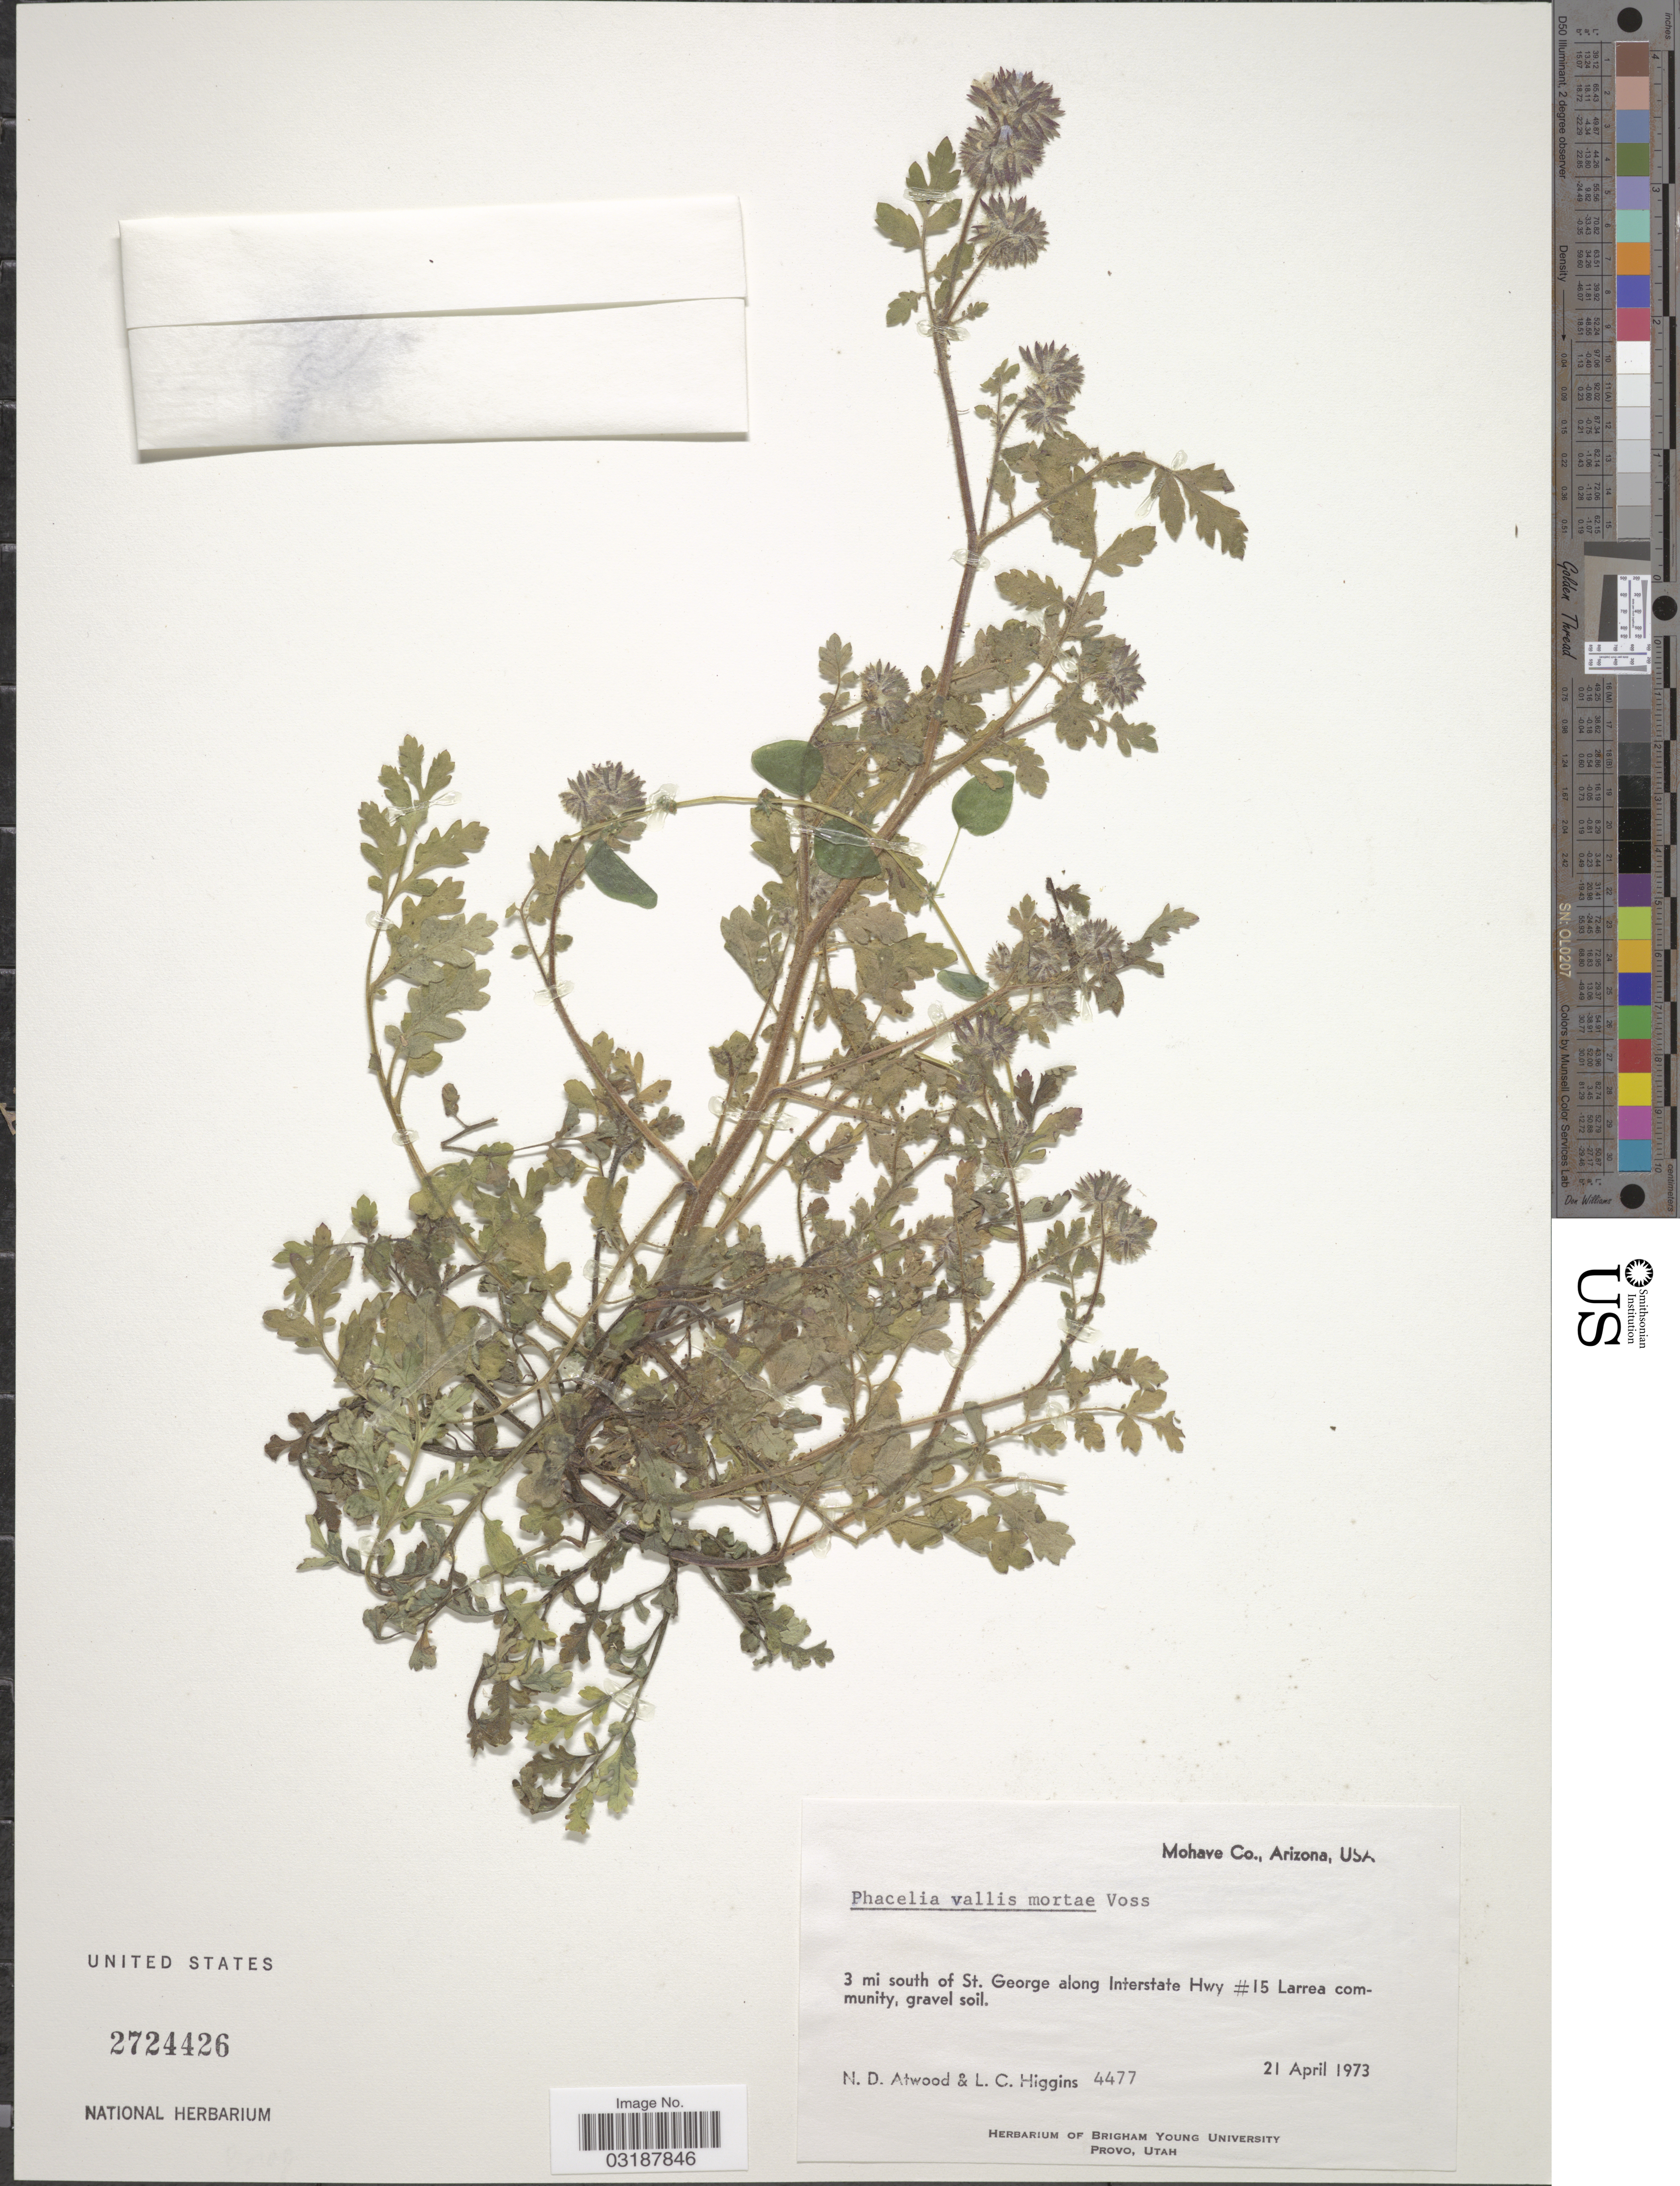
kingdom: Plantae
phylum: Tracheophyta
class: Magnoliopsida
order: Boraginales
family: Hydrophyllaceae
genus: Phacelia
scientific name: Phacelia vallis-mortae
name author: J.W. Voss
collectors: N. Atwood & L. Higgins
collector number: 4477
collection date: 1973-04-21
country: United States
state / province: Arizona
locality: Mohave Co., 3 mi south of St. George along Interstate Hwy #15 Larrea community, gravel soil.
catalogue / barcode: US 2724426